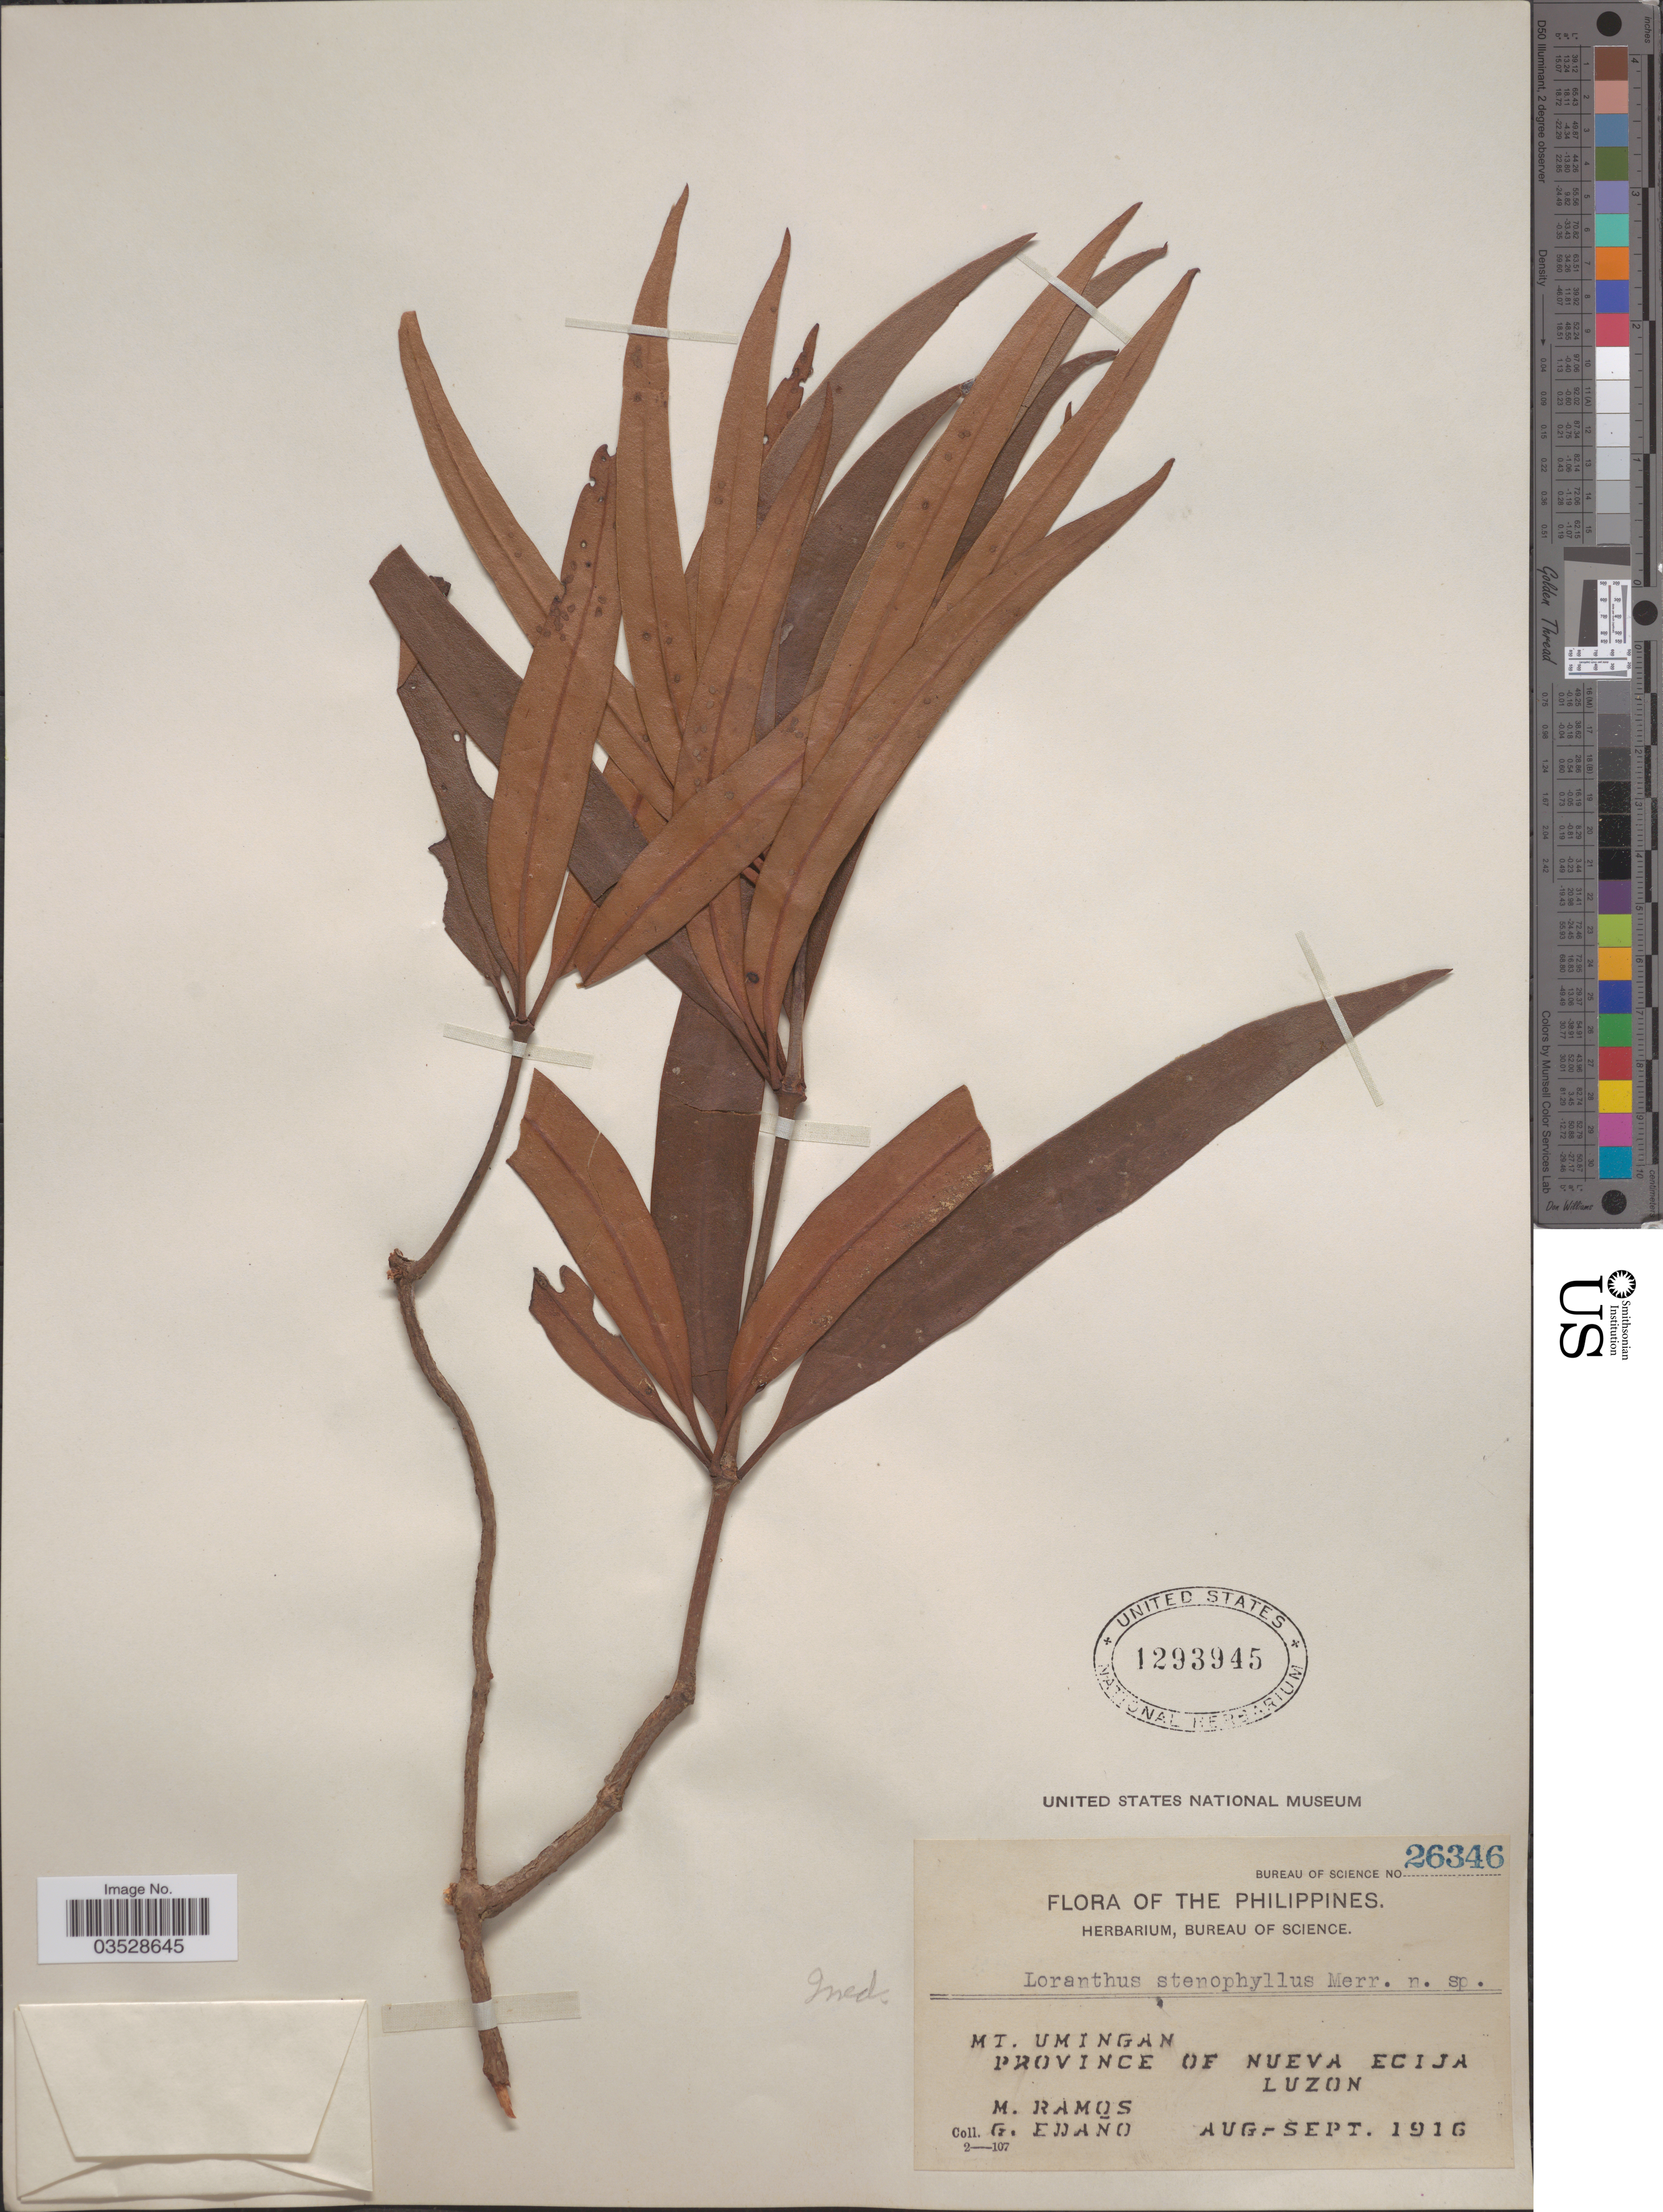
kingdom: Plantae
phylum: Tracheophyta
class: Magnoliopsida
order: Santalales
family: Loranthaceae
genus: Loranthus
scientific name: Loranthus sp.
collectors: M. Ramos & G. Edaño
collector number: Bureau of Science 26346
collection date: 1916-08/1916-09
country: Philippines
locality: Mt. Umingan. Province of Nueva Ecija. Luzon.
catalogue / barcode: US 1293945